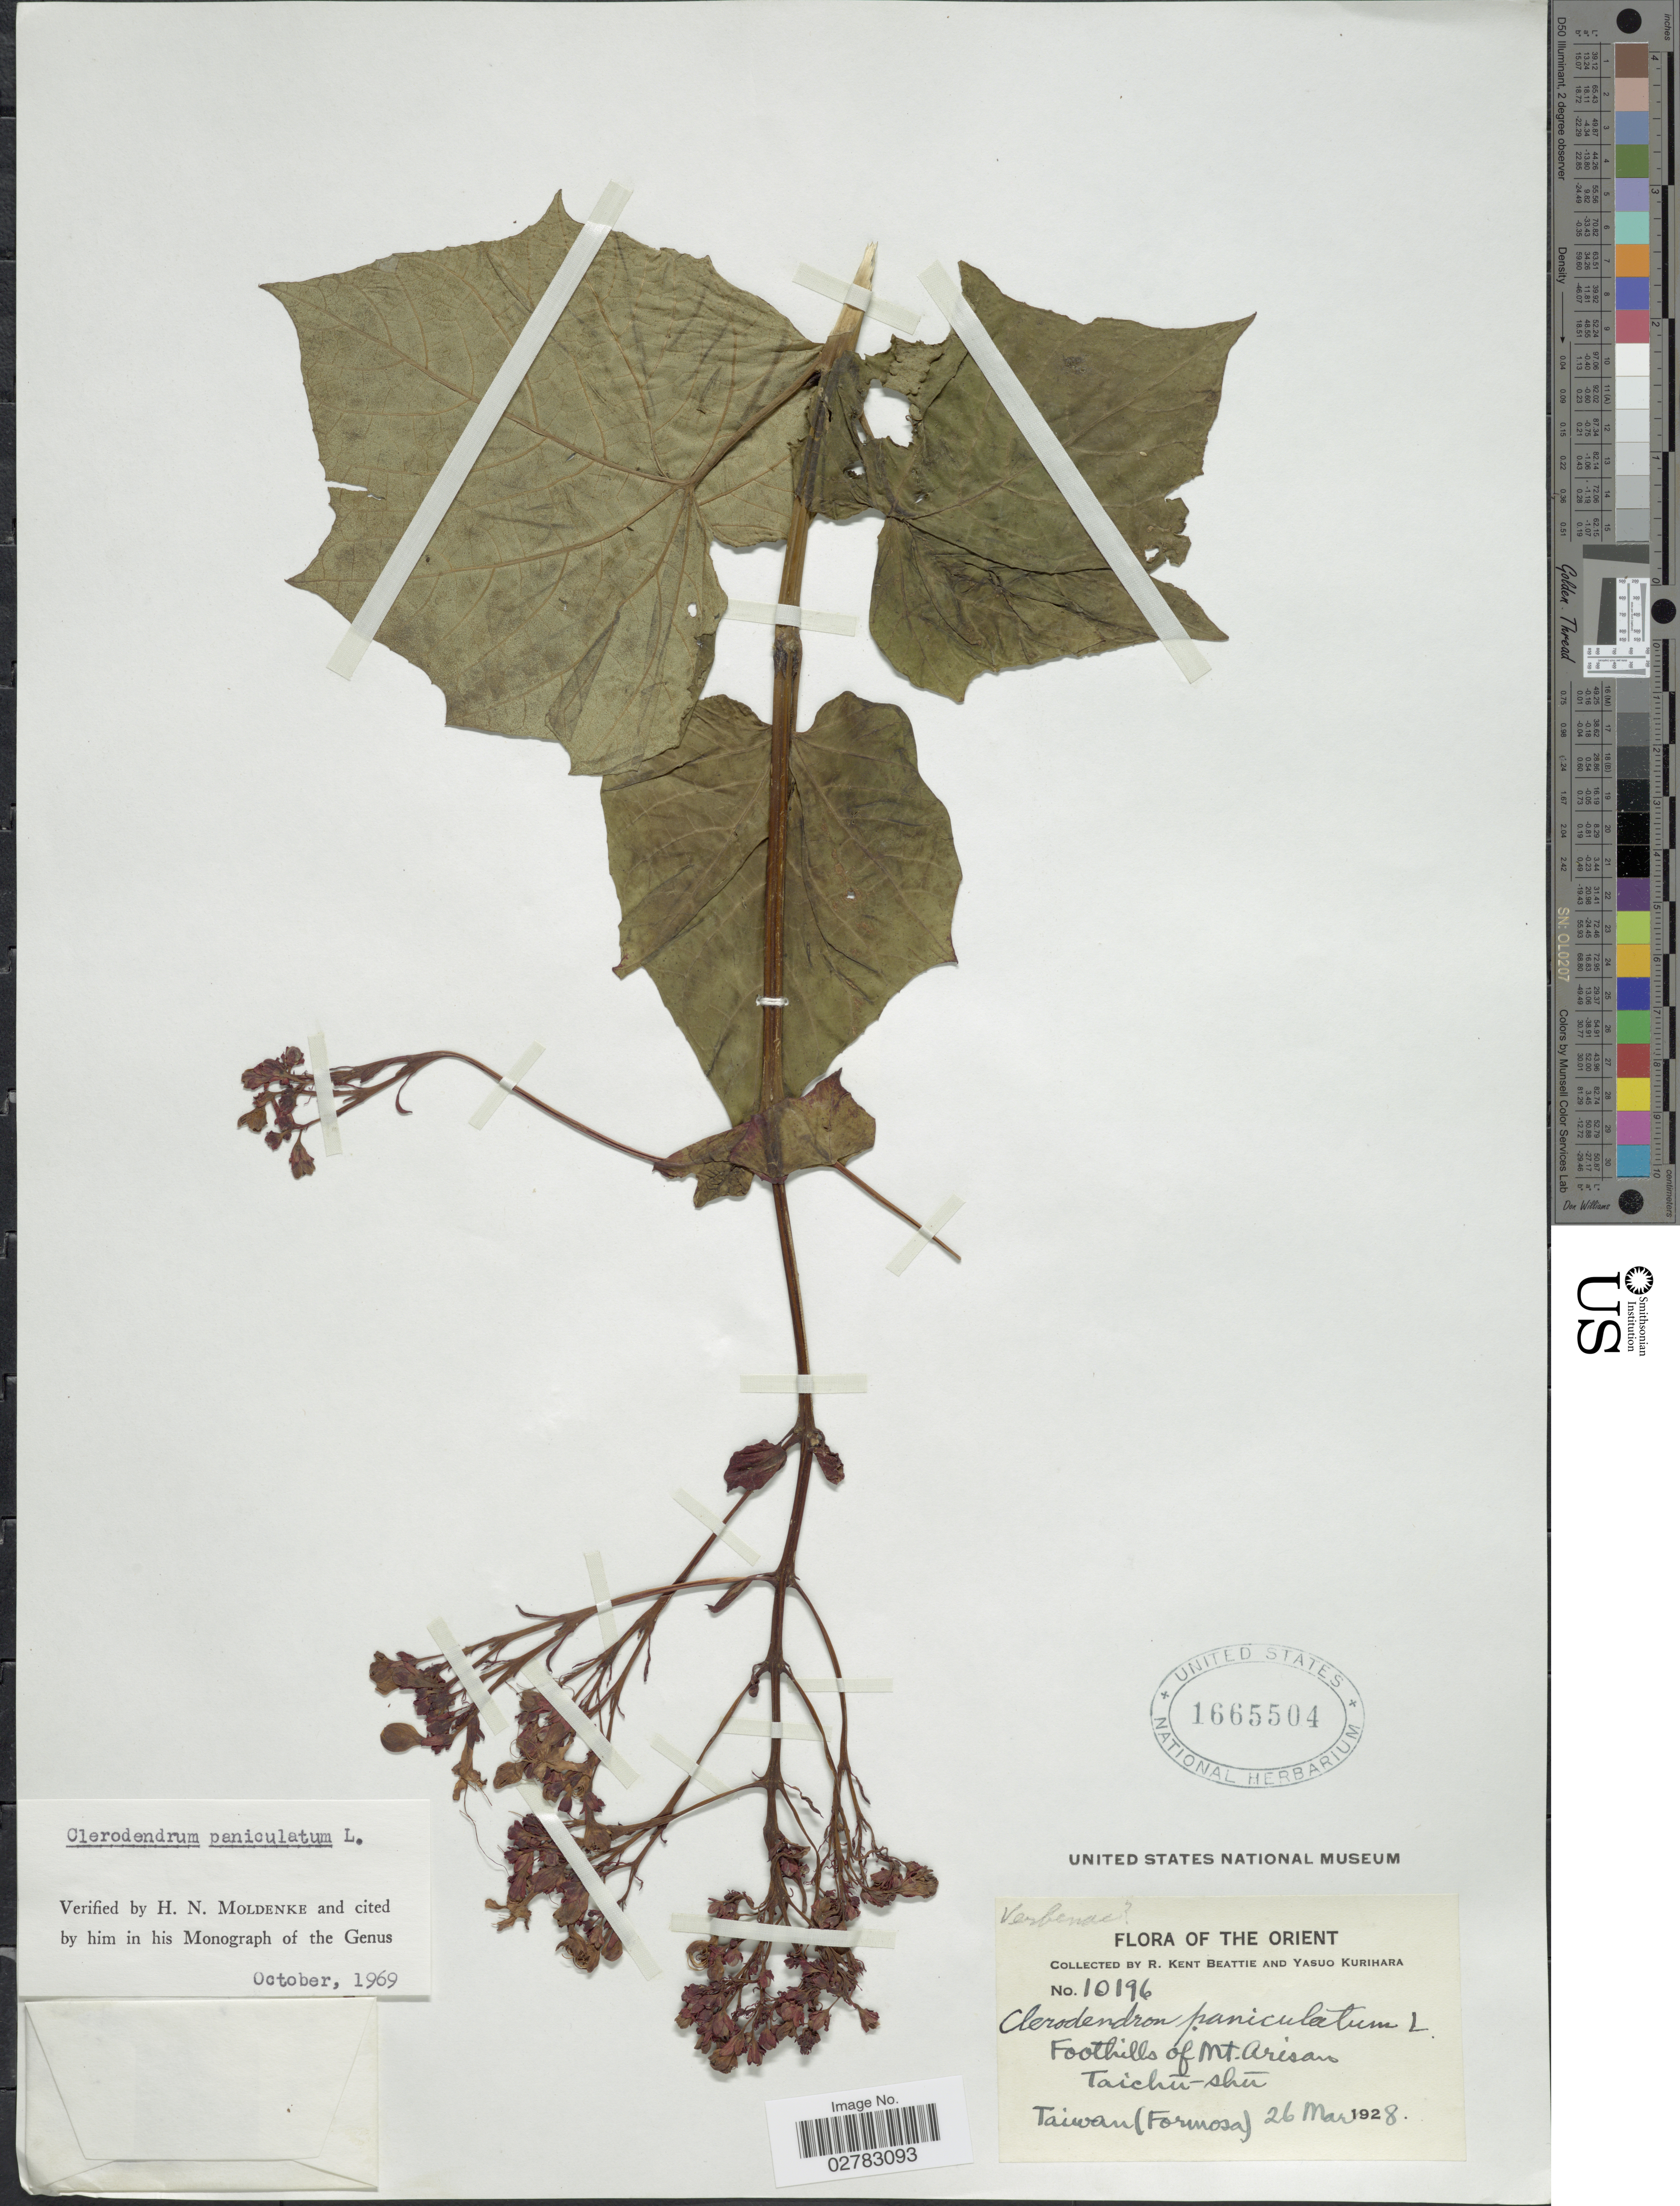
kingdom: Plantae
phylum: Tracheophyta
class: Magnoliopsida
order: Lamiales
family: Lamiaceae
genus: Clerodendrum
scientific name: Clerodendrum paniculatum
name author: L.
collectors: R. K. Beattie & Y. Kurihara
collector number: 10196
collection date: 1928-03-26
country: Taiwan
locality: Orient. Foothills of Mt. Arisan. Taichû-shû. (Formosa).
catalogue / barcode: US 1665504